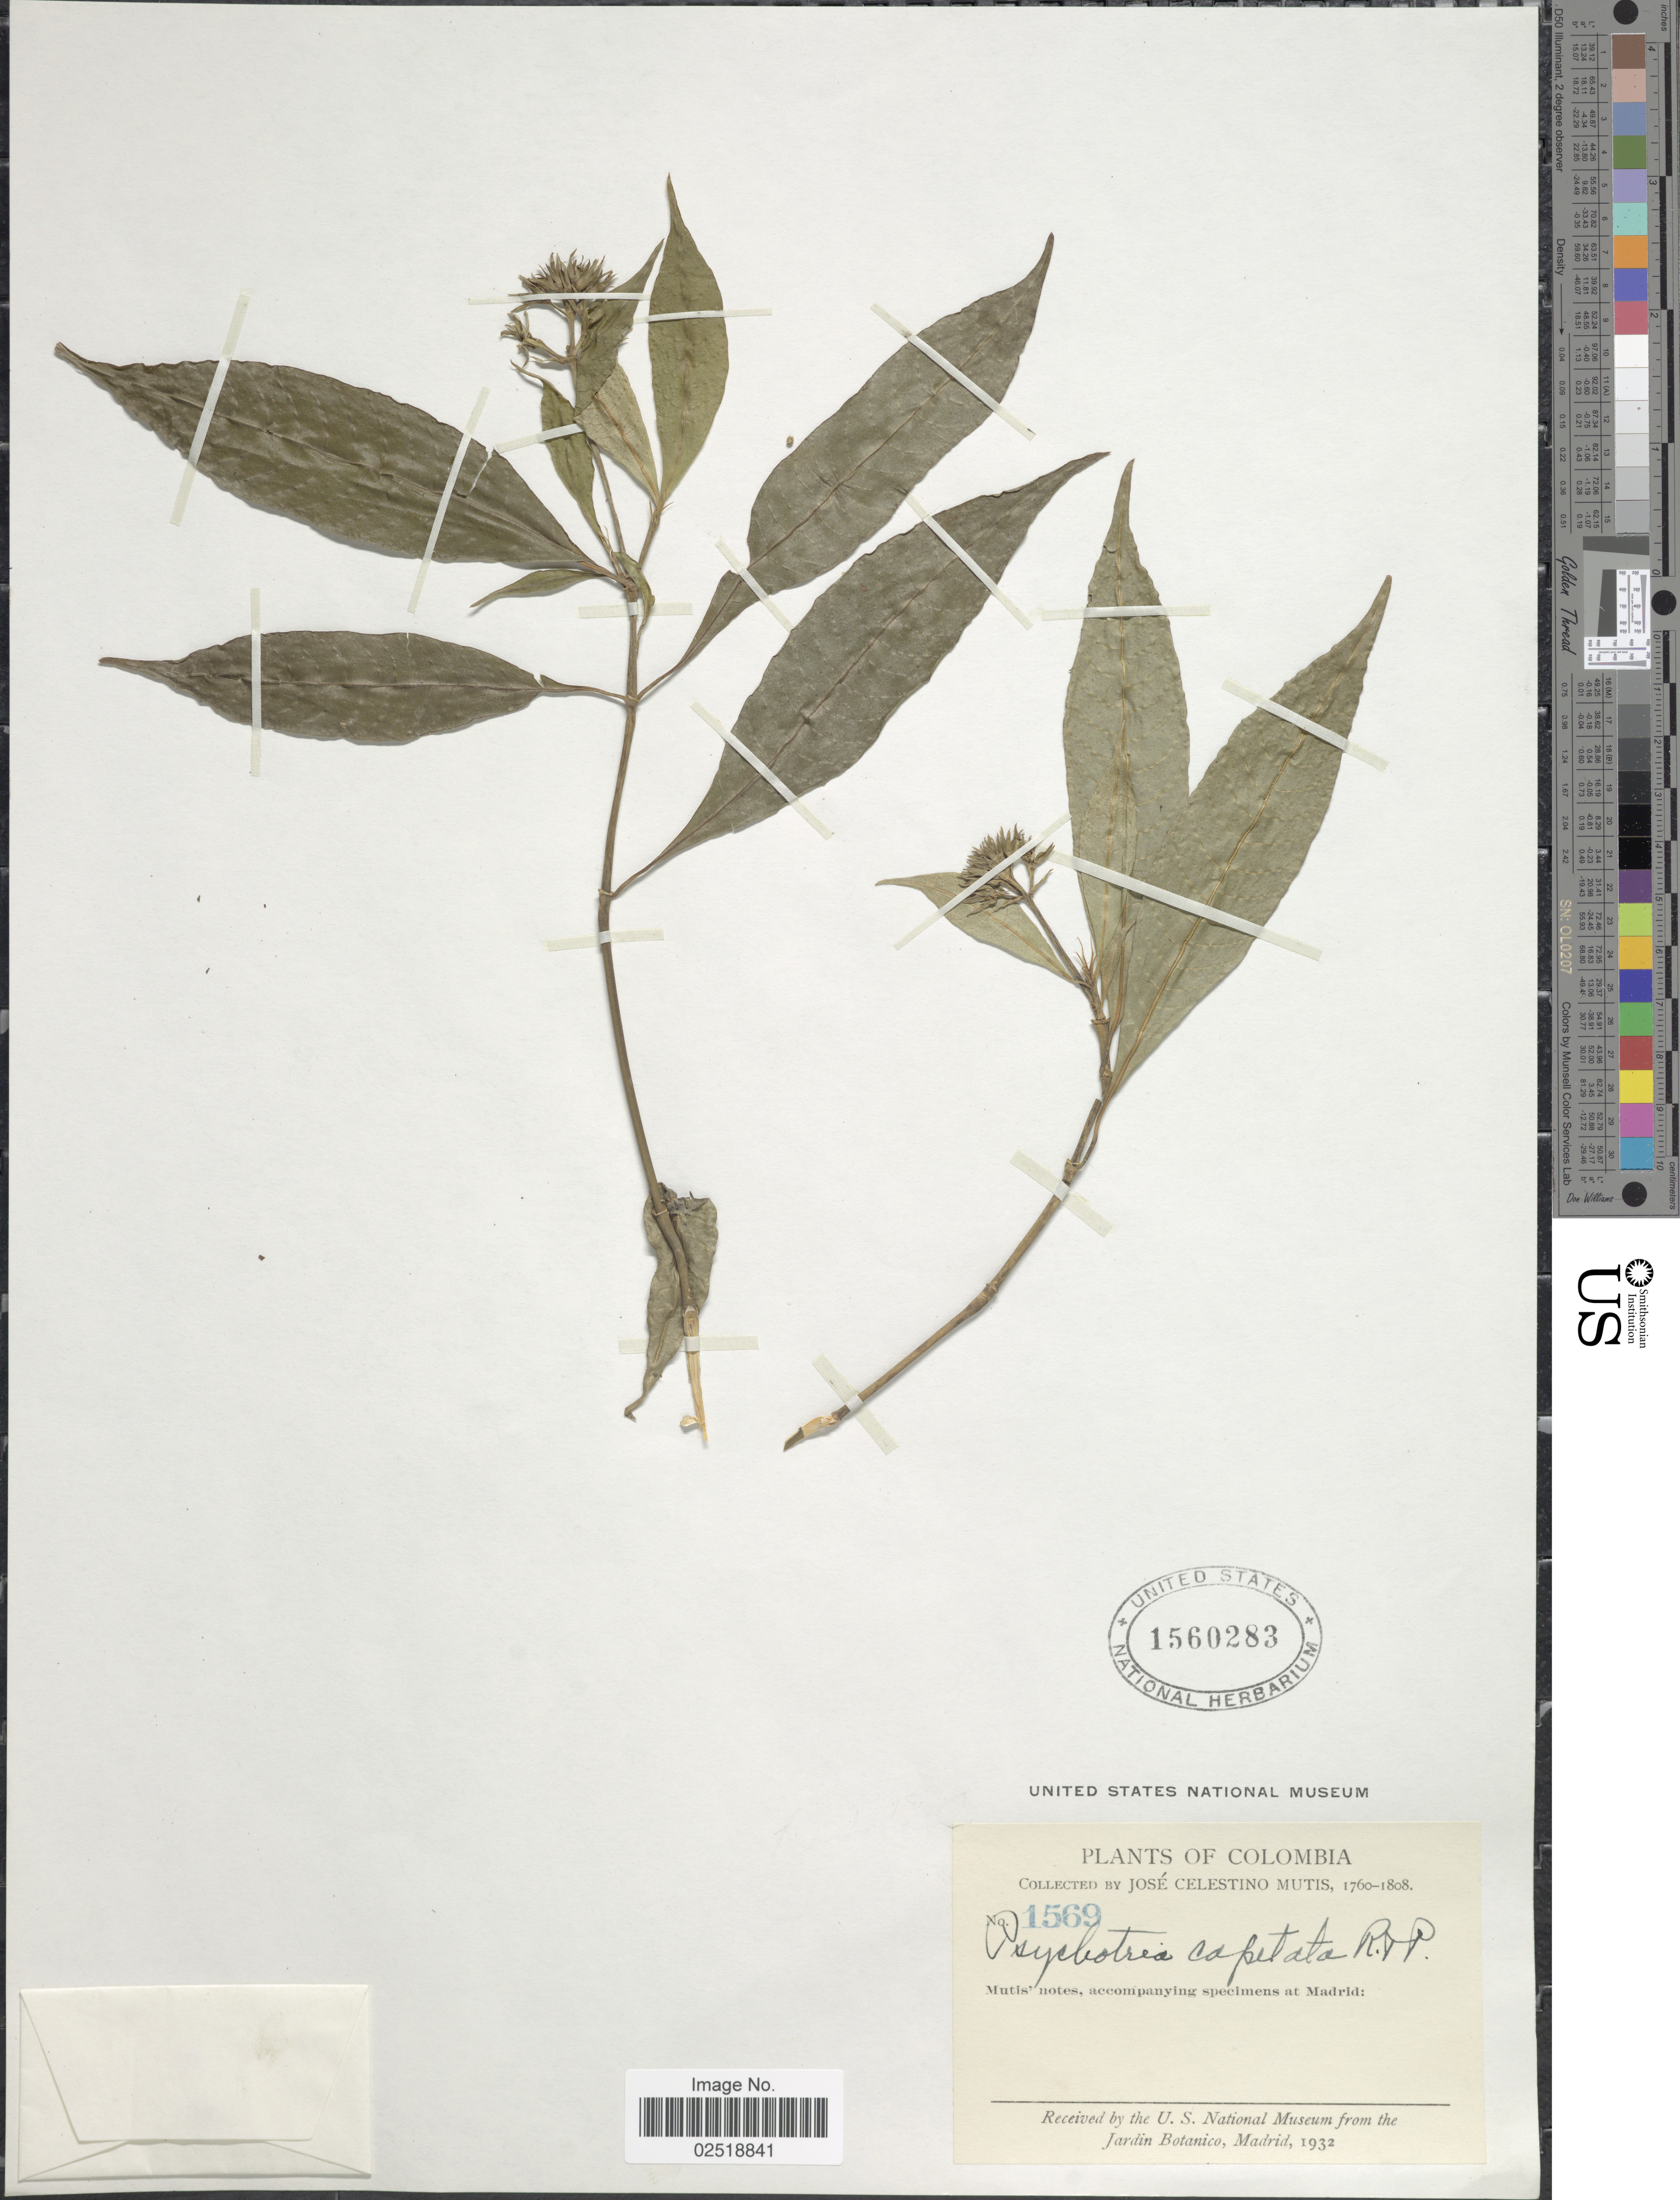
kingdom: Plantae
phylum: Tracheophyta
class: Magnoliopsida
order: Gentianales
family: Rubiaceae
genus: Psychotria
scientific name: Psychotria capitata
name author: Ruiz & Pav.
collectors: J. C. B. Mutis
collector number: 1569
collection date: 1760/1808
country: Colombia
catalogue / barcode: US 1560283